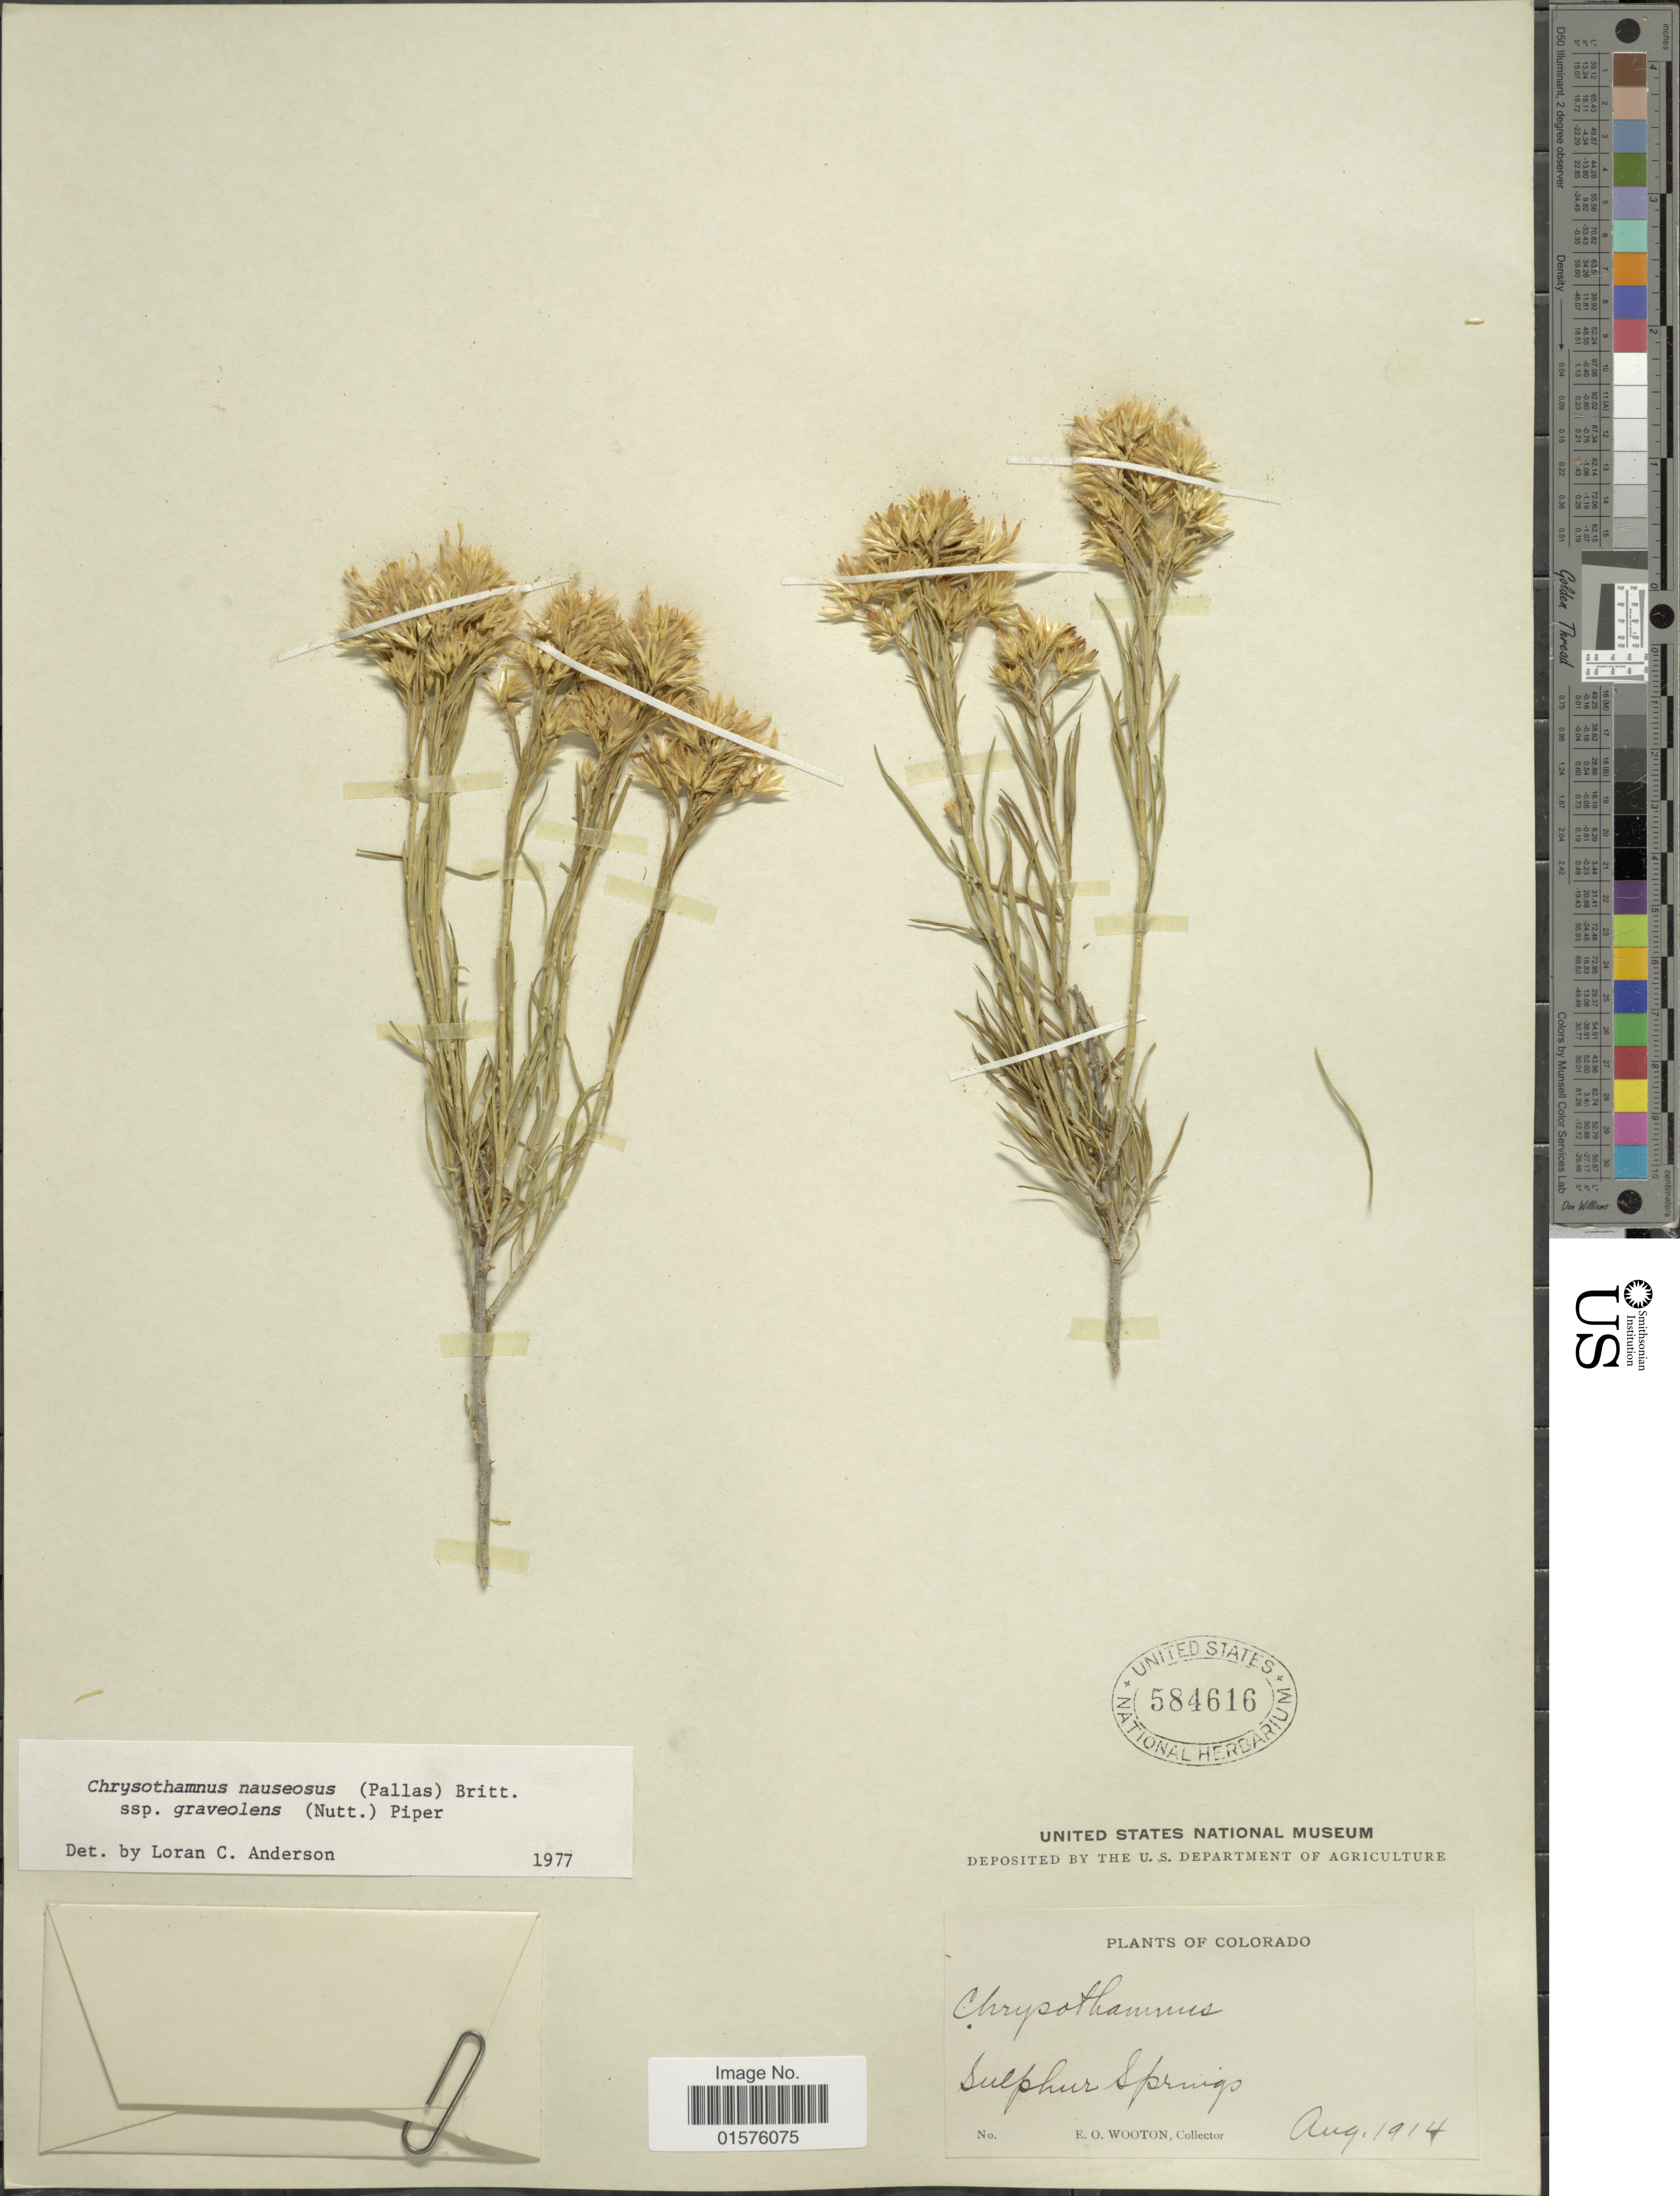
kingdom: Plantae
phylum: Tracheophyta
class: Magnoliopsida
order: Asterales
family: Asteraceae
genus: Ericameria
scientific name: Ericameria nauseosa var. graveolens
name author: (Nutt.) Reveal & Schuyler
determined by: Urbatsch, Lowell E., Curator (LSU), Louisiana State University (UNITED STATES)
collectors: E. O. Wooton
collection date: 1914-08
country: United States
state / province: Colorado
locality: Sulphur Springs.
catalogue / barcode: US 584616